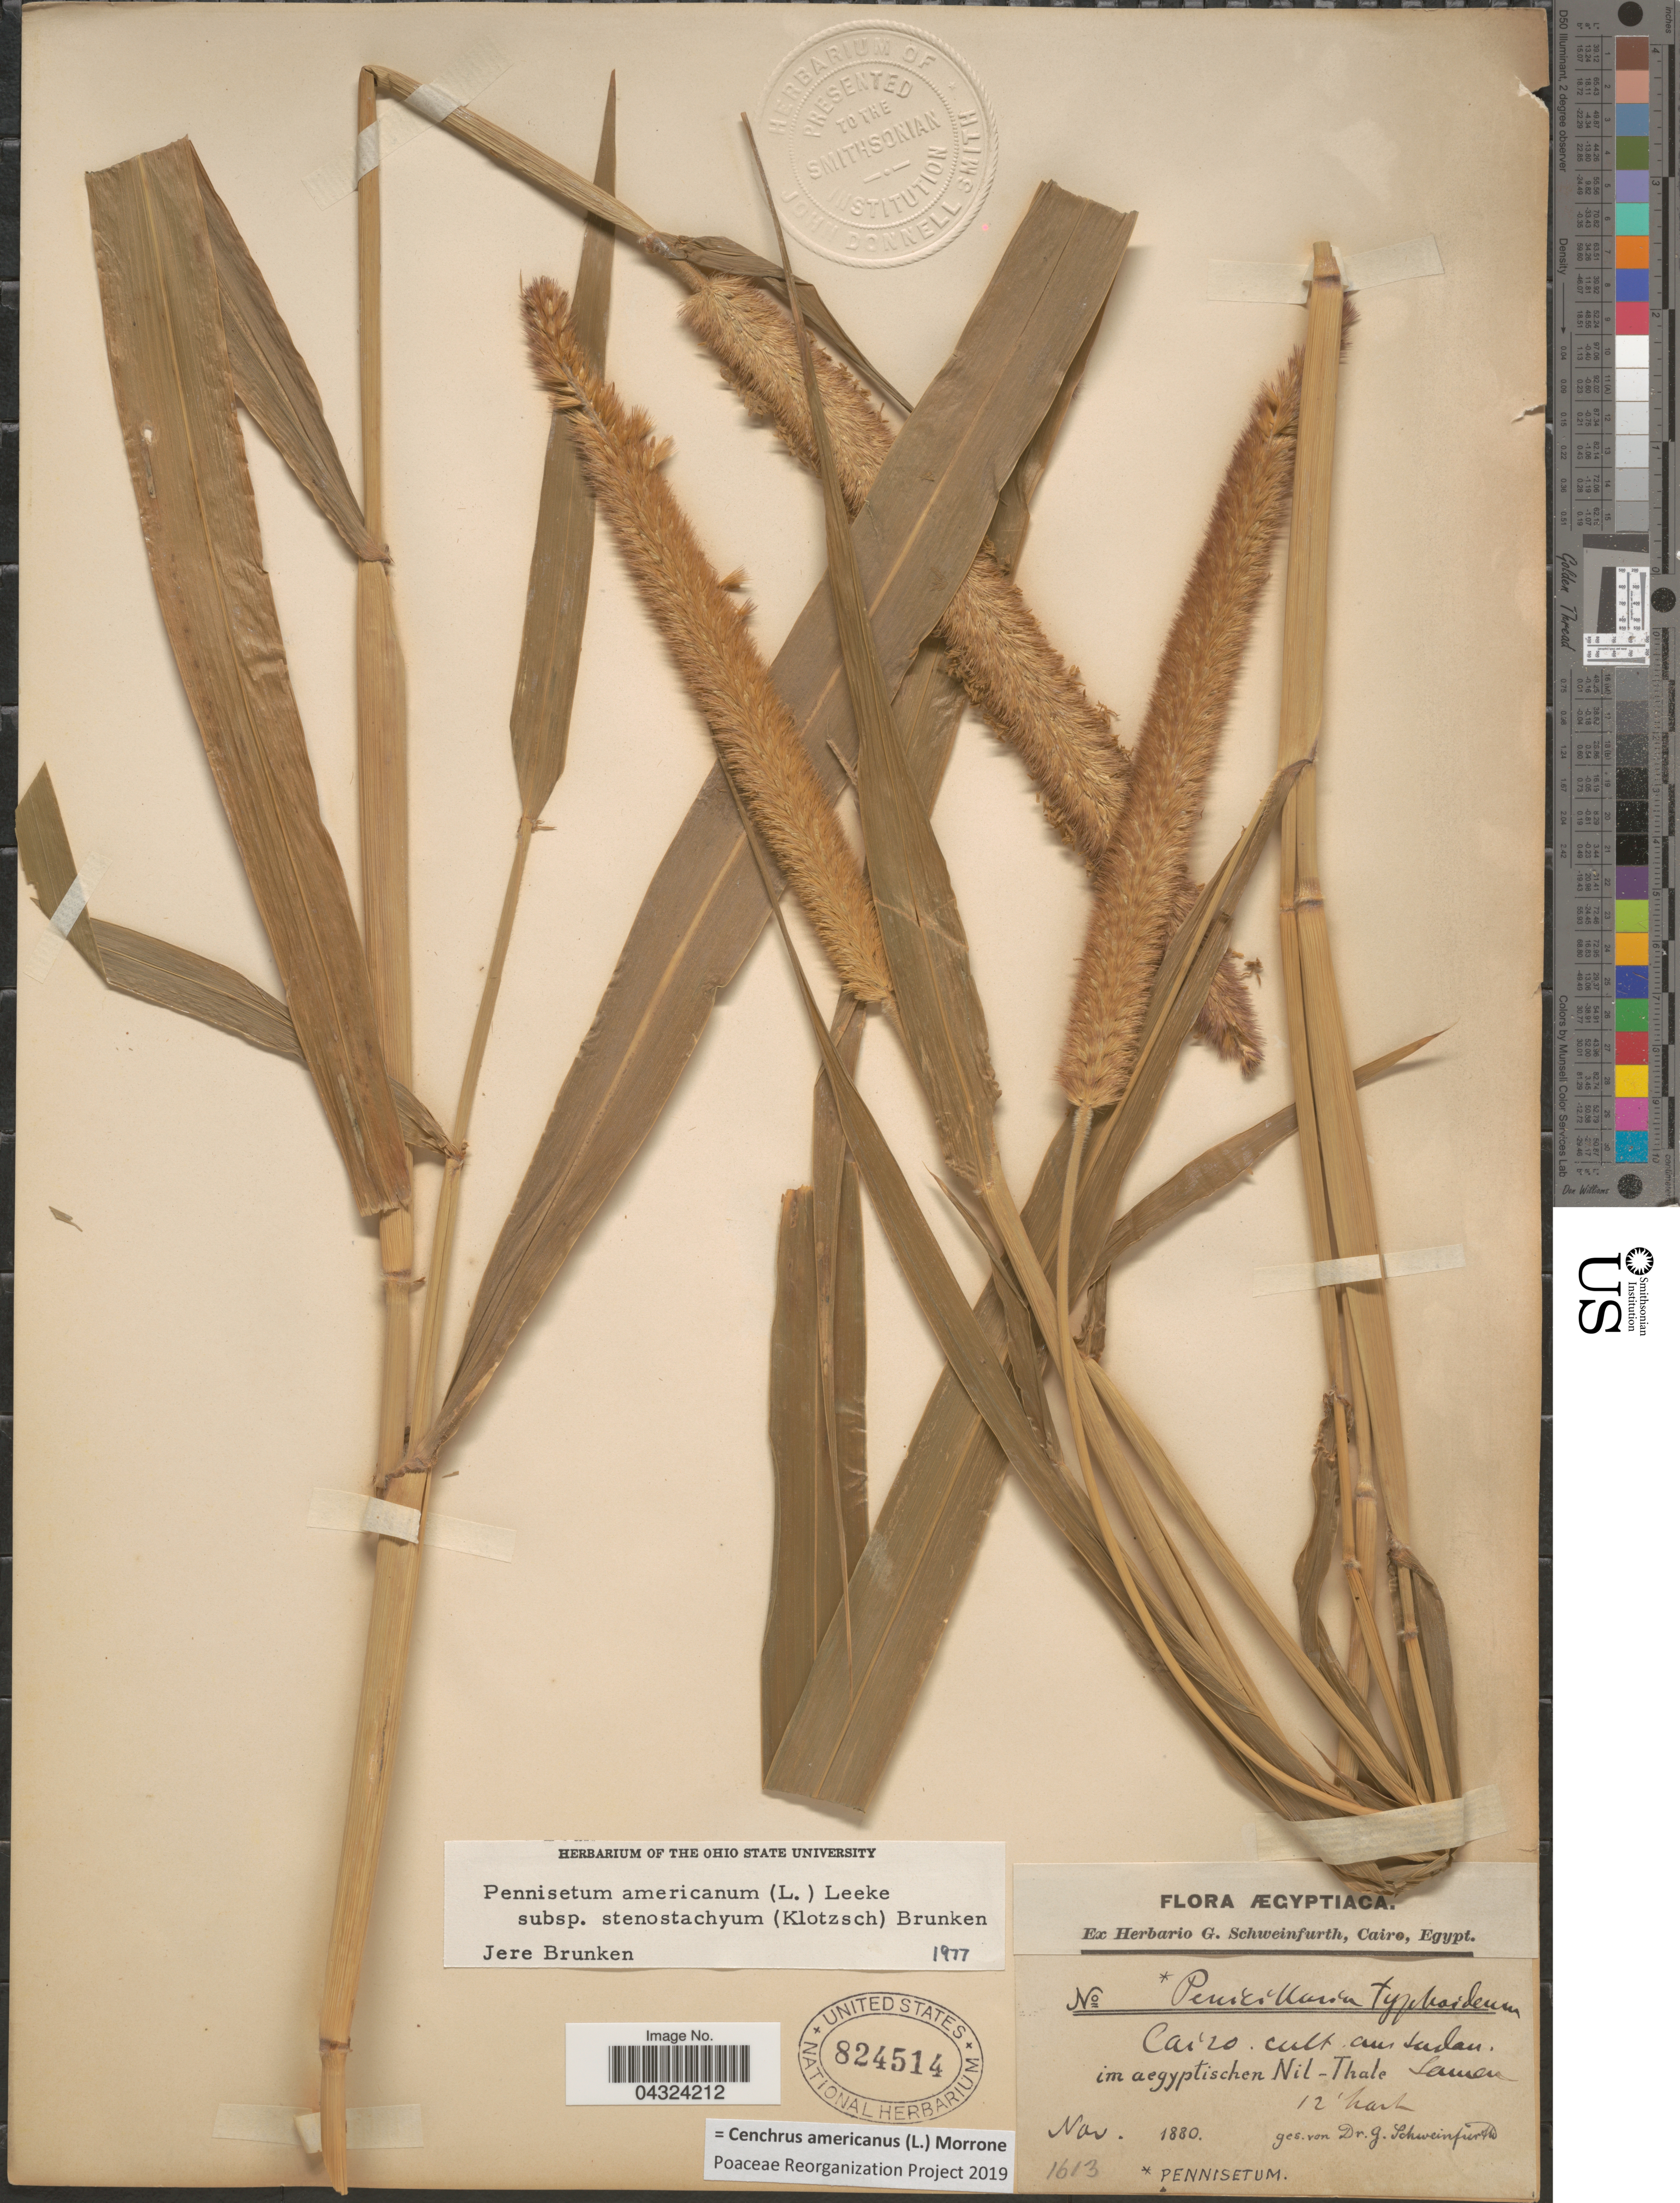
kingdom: Plantae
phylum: Tracheophyta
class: Liliopsida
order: Poales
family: Poaceae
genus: Cenchrus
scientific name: Cenchrus americanus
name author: (L.) Morrone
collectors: G. A. Schweinfurth (herbarium)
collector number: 1613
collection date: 1880-11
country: Egypt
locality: Cairo cult. am Sudan. Saman. Im aepytischen Nil-Thale.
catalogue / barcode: US 824514